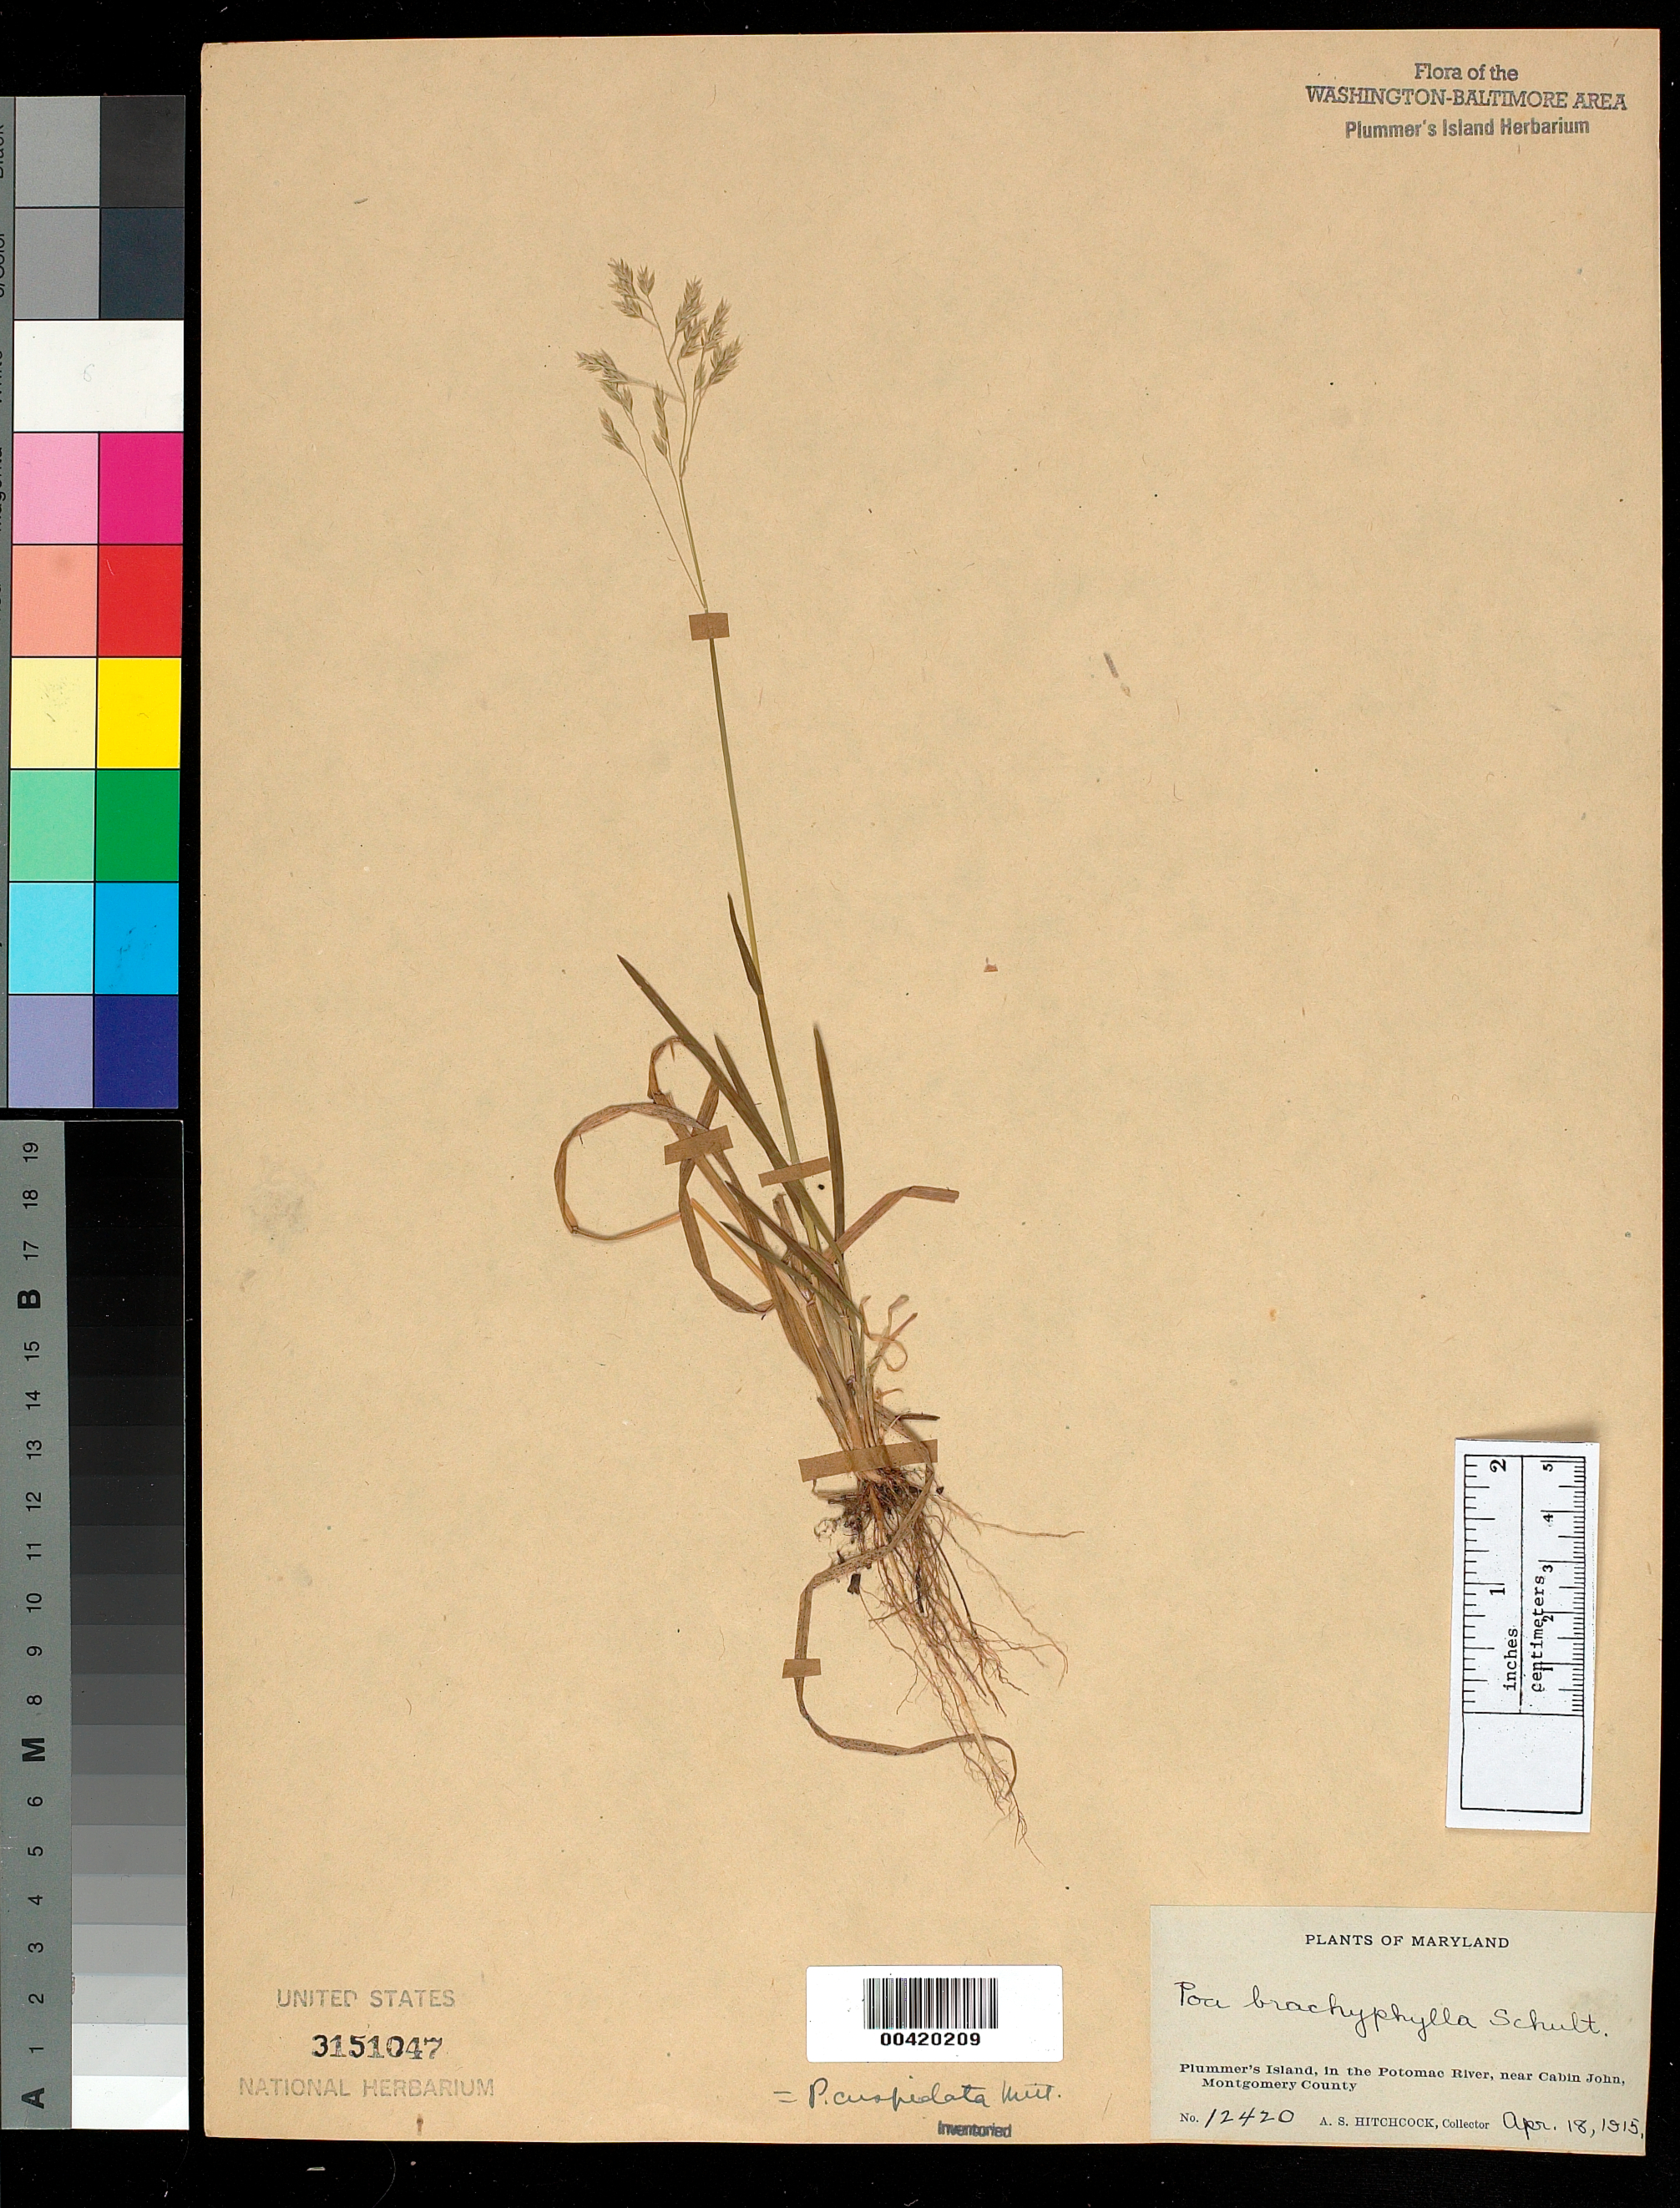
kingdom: Plantae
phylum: Tracheophyta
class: Liliopsida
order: Poales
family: Poaceae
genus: Poa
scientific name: Poa cuspidata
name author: Nutt.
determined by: Poaceae Reorganization Project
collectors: A. S. Hitchcock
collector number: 12420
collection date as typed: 18 Apr 1915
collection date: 1915-04-18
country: United States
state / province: Maryland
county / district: Montgomery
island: Plummers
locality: Plummer's Island C. & O. Canal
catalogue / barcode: US 3151047